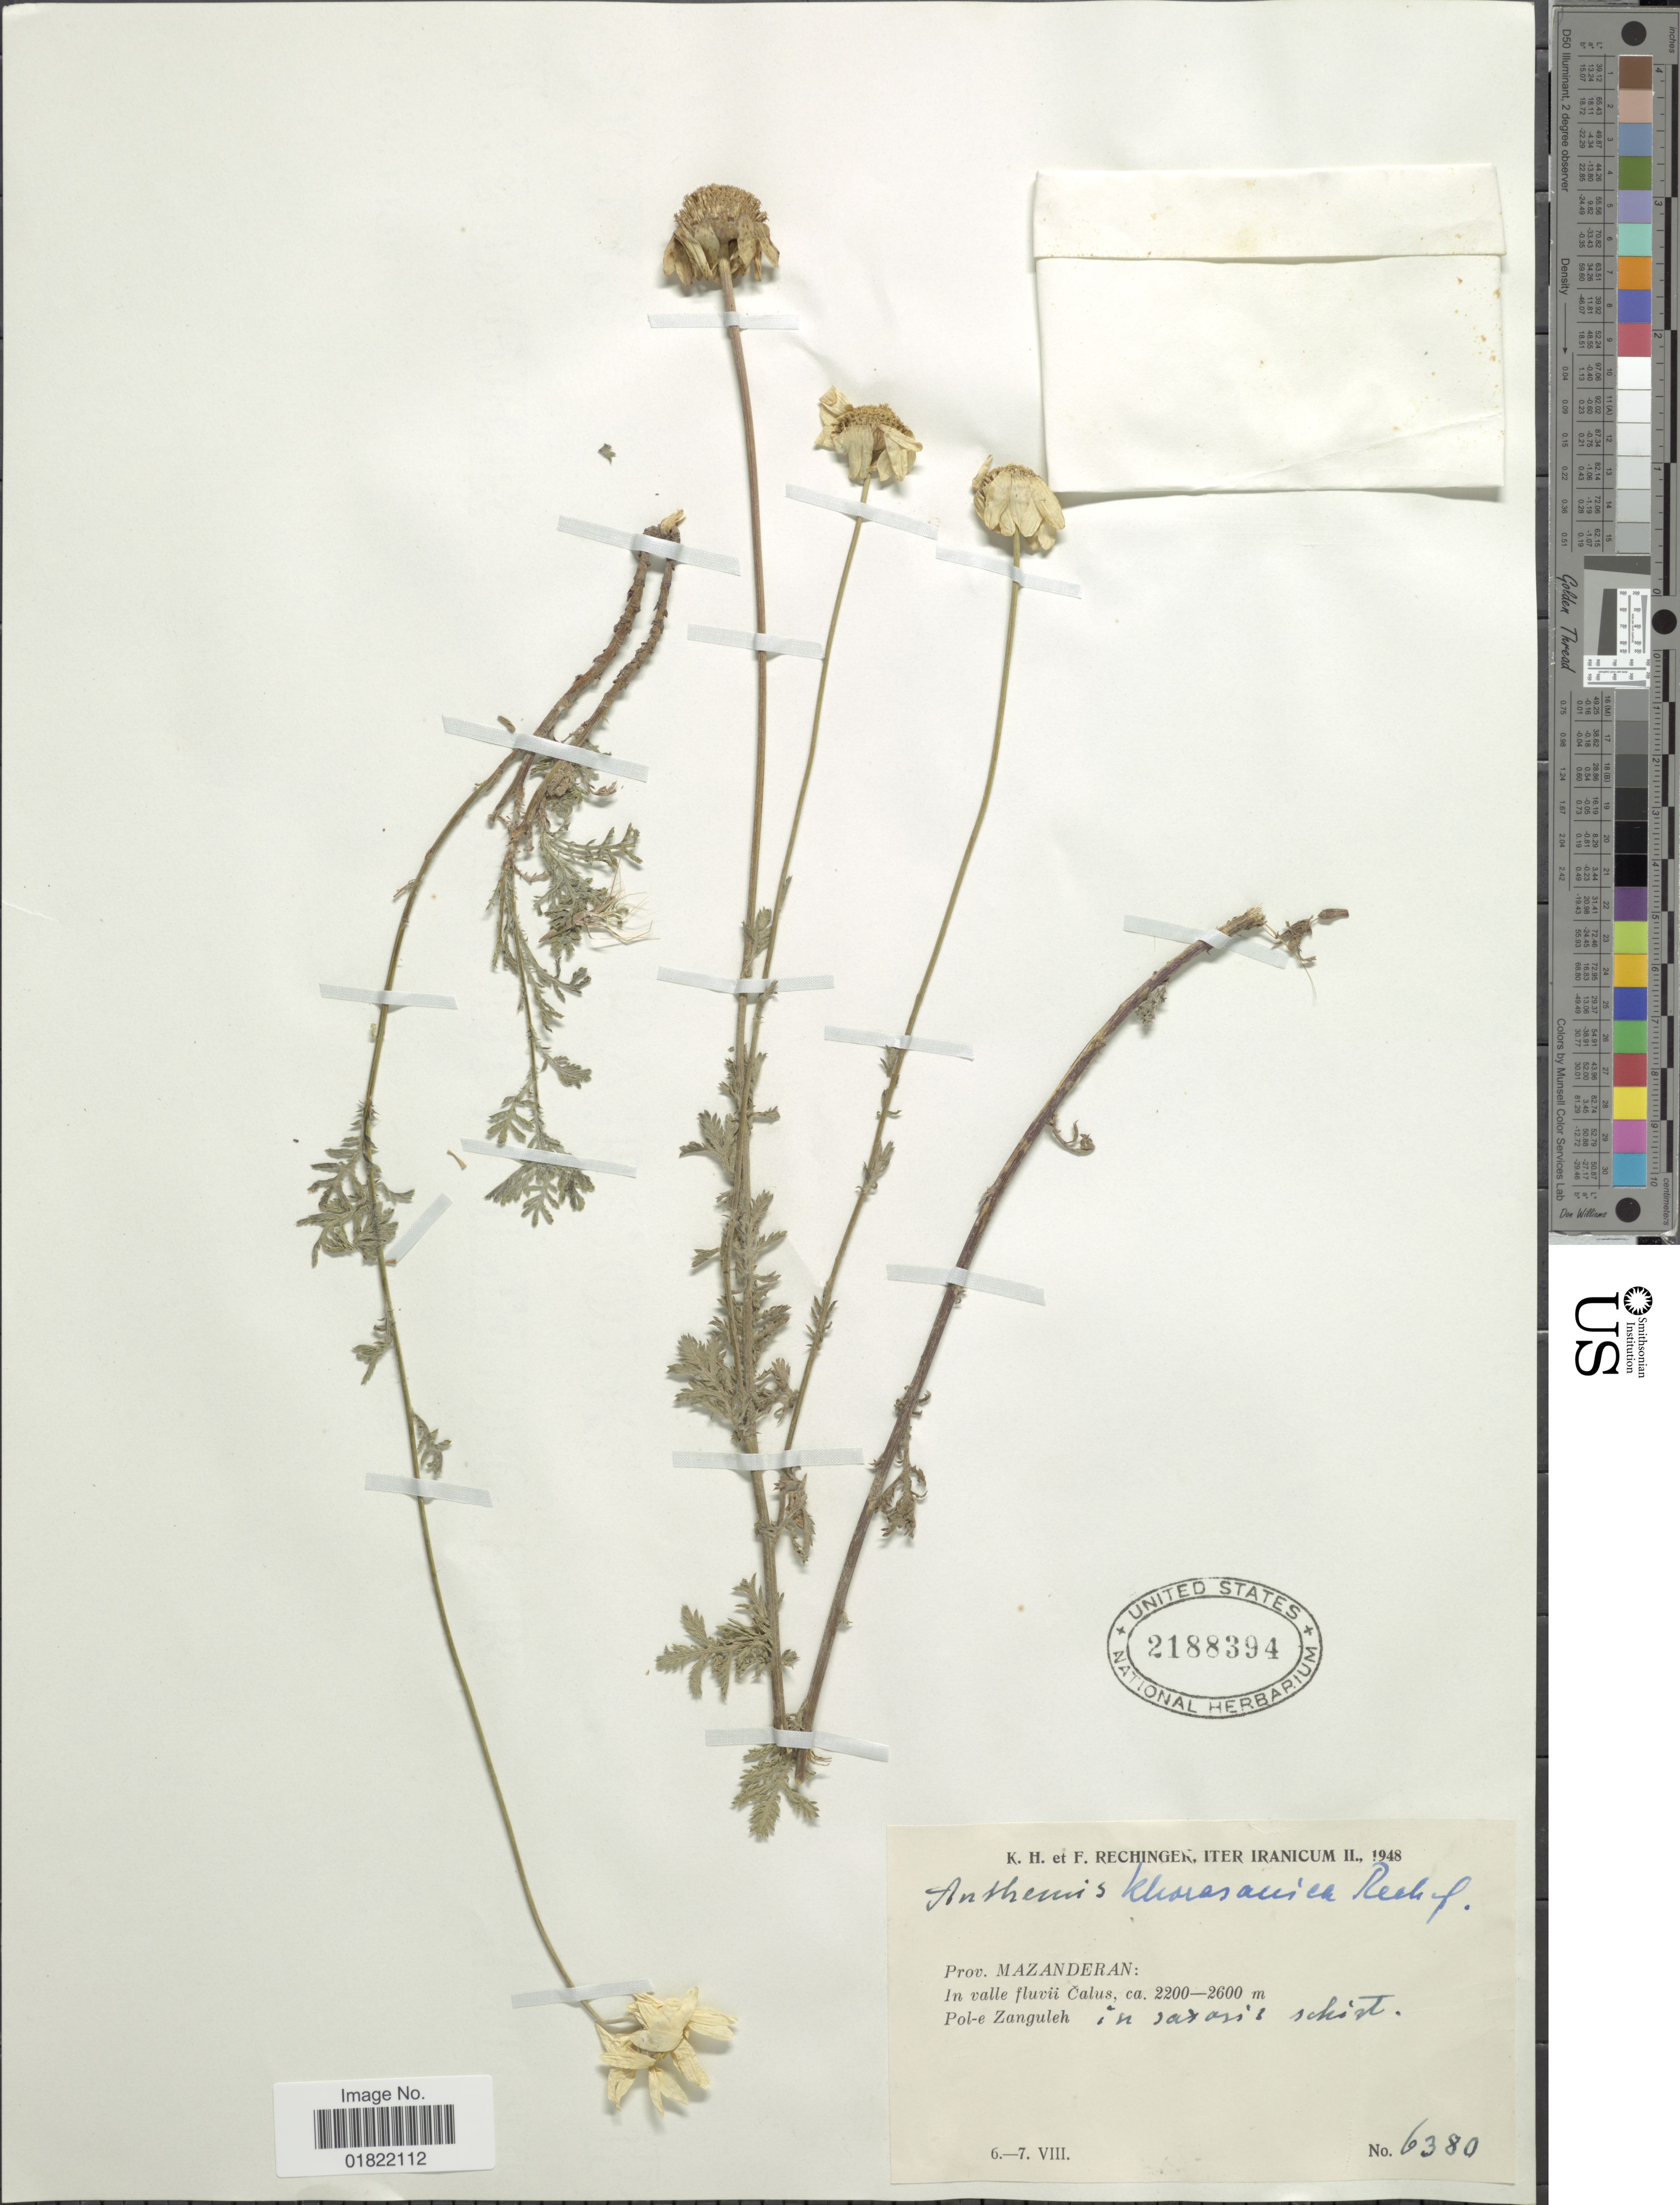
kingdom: Plantae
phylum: Tracheophyta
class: Magnoliopsida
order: Asterales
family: Asteraceae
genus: Anthemis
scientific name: Anthemis khorasanica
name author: Rech. f.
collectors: K. H. Rechinger & F. Rechinger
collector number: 6380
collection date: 1948-08-06/1948-08-07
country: Iran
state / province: Mazandaran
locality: In valle fluvii Calus, Pol-e Zanguleh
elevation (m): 2200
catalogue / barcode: US 2188394